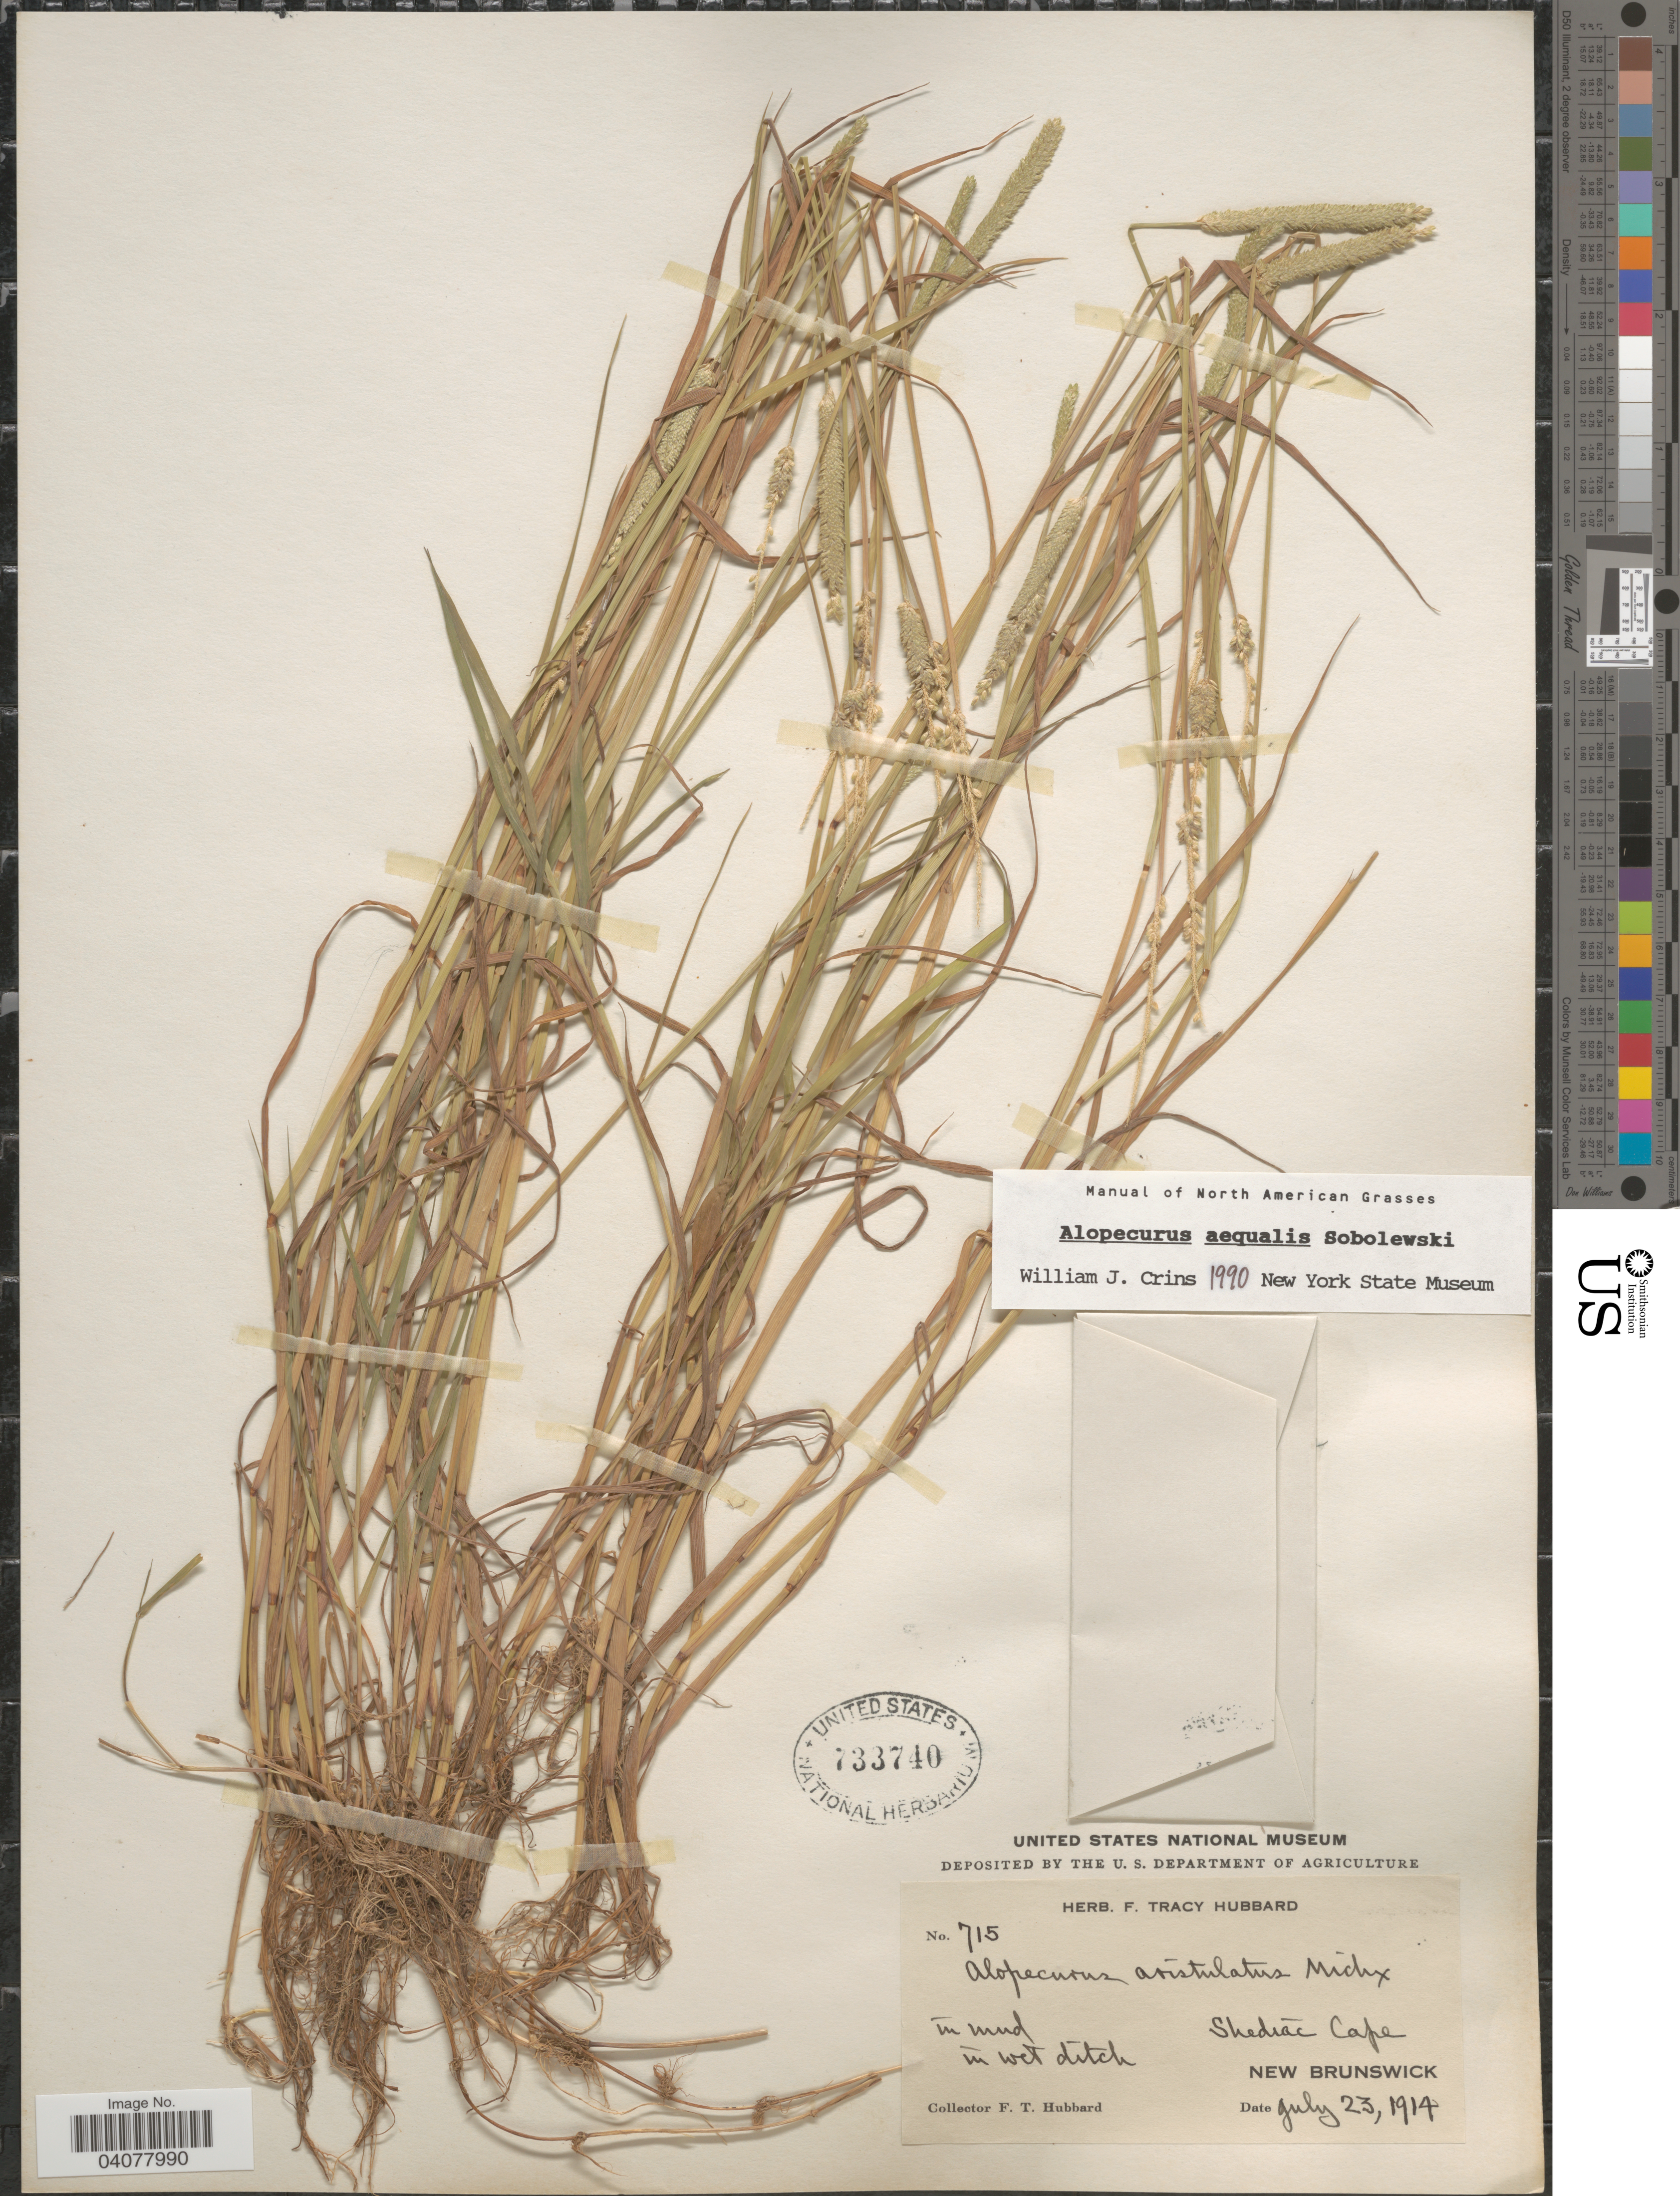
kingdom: Plantae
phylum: Tracheophyta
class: Liliopsida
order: Poales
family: Poaceae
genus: Alopecurus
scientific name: Alopecurus aequalis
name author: Sobol.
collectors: F. T. Hubbard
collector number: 715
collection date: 1914-07-23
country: Canada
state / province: New Brunswick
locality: Shediac Cape.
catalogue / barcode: US 733740